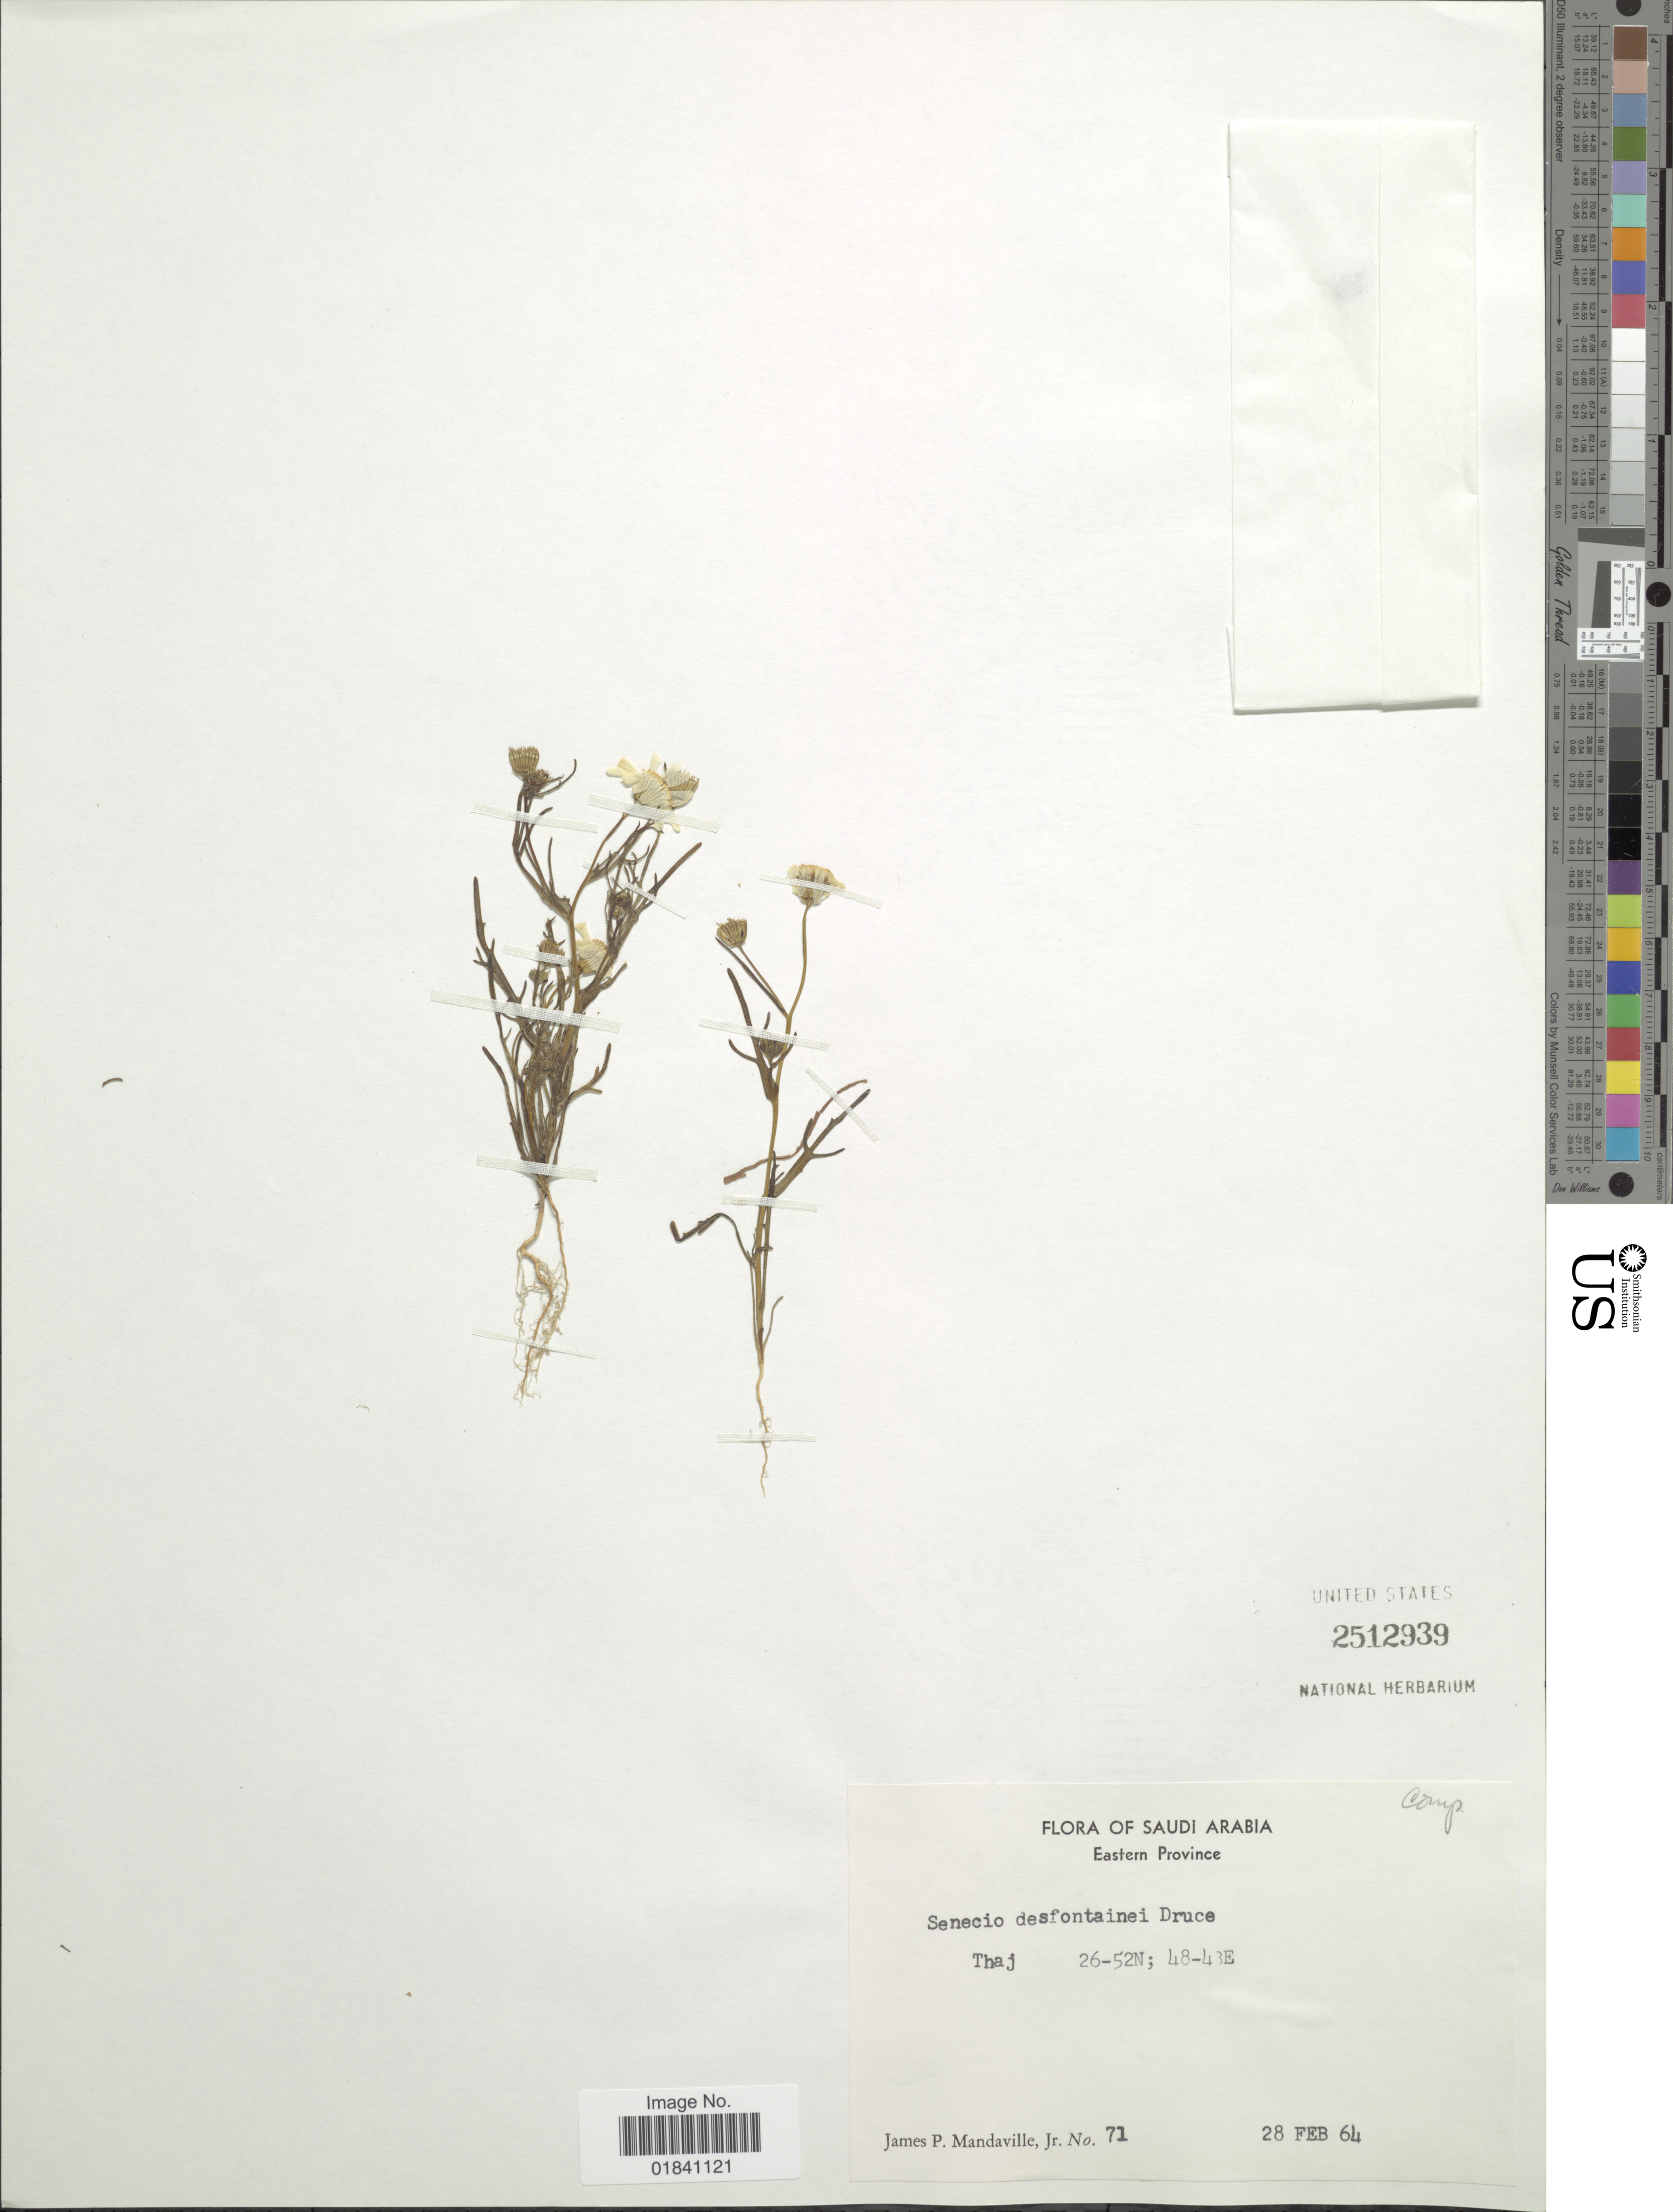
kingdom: Plantae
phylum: Tracheophyta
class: Magnoliopsida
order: Asterales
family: Asteraceae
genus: Senecio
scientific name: Senecio desfontainei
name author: Druce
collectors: J. Mandaville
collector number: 71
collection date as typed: Transcribed d/m/y: 28/2/64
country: Saudi Arabia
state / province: Ash Sharqiyah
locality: Eastern Province. Thaj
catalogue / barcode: US 2512939